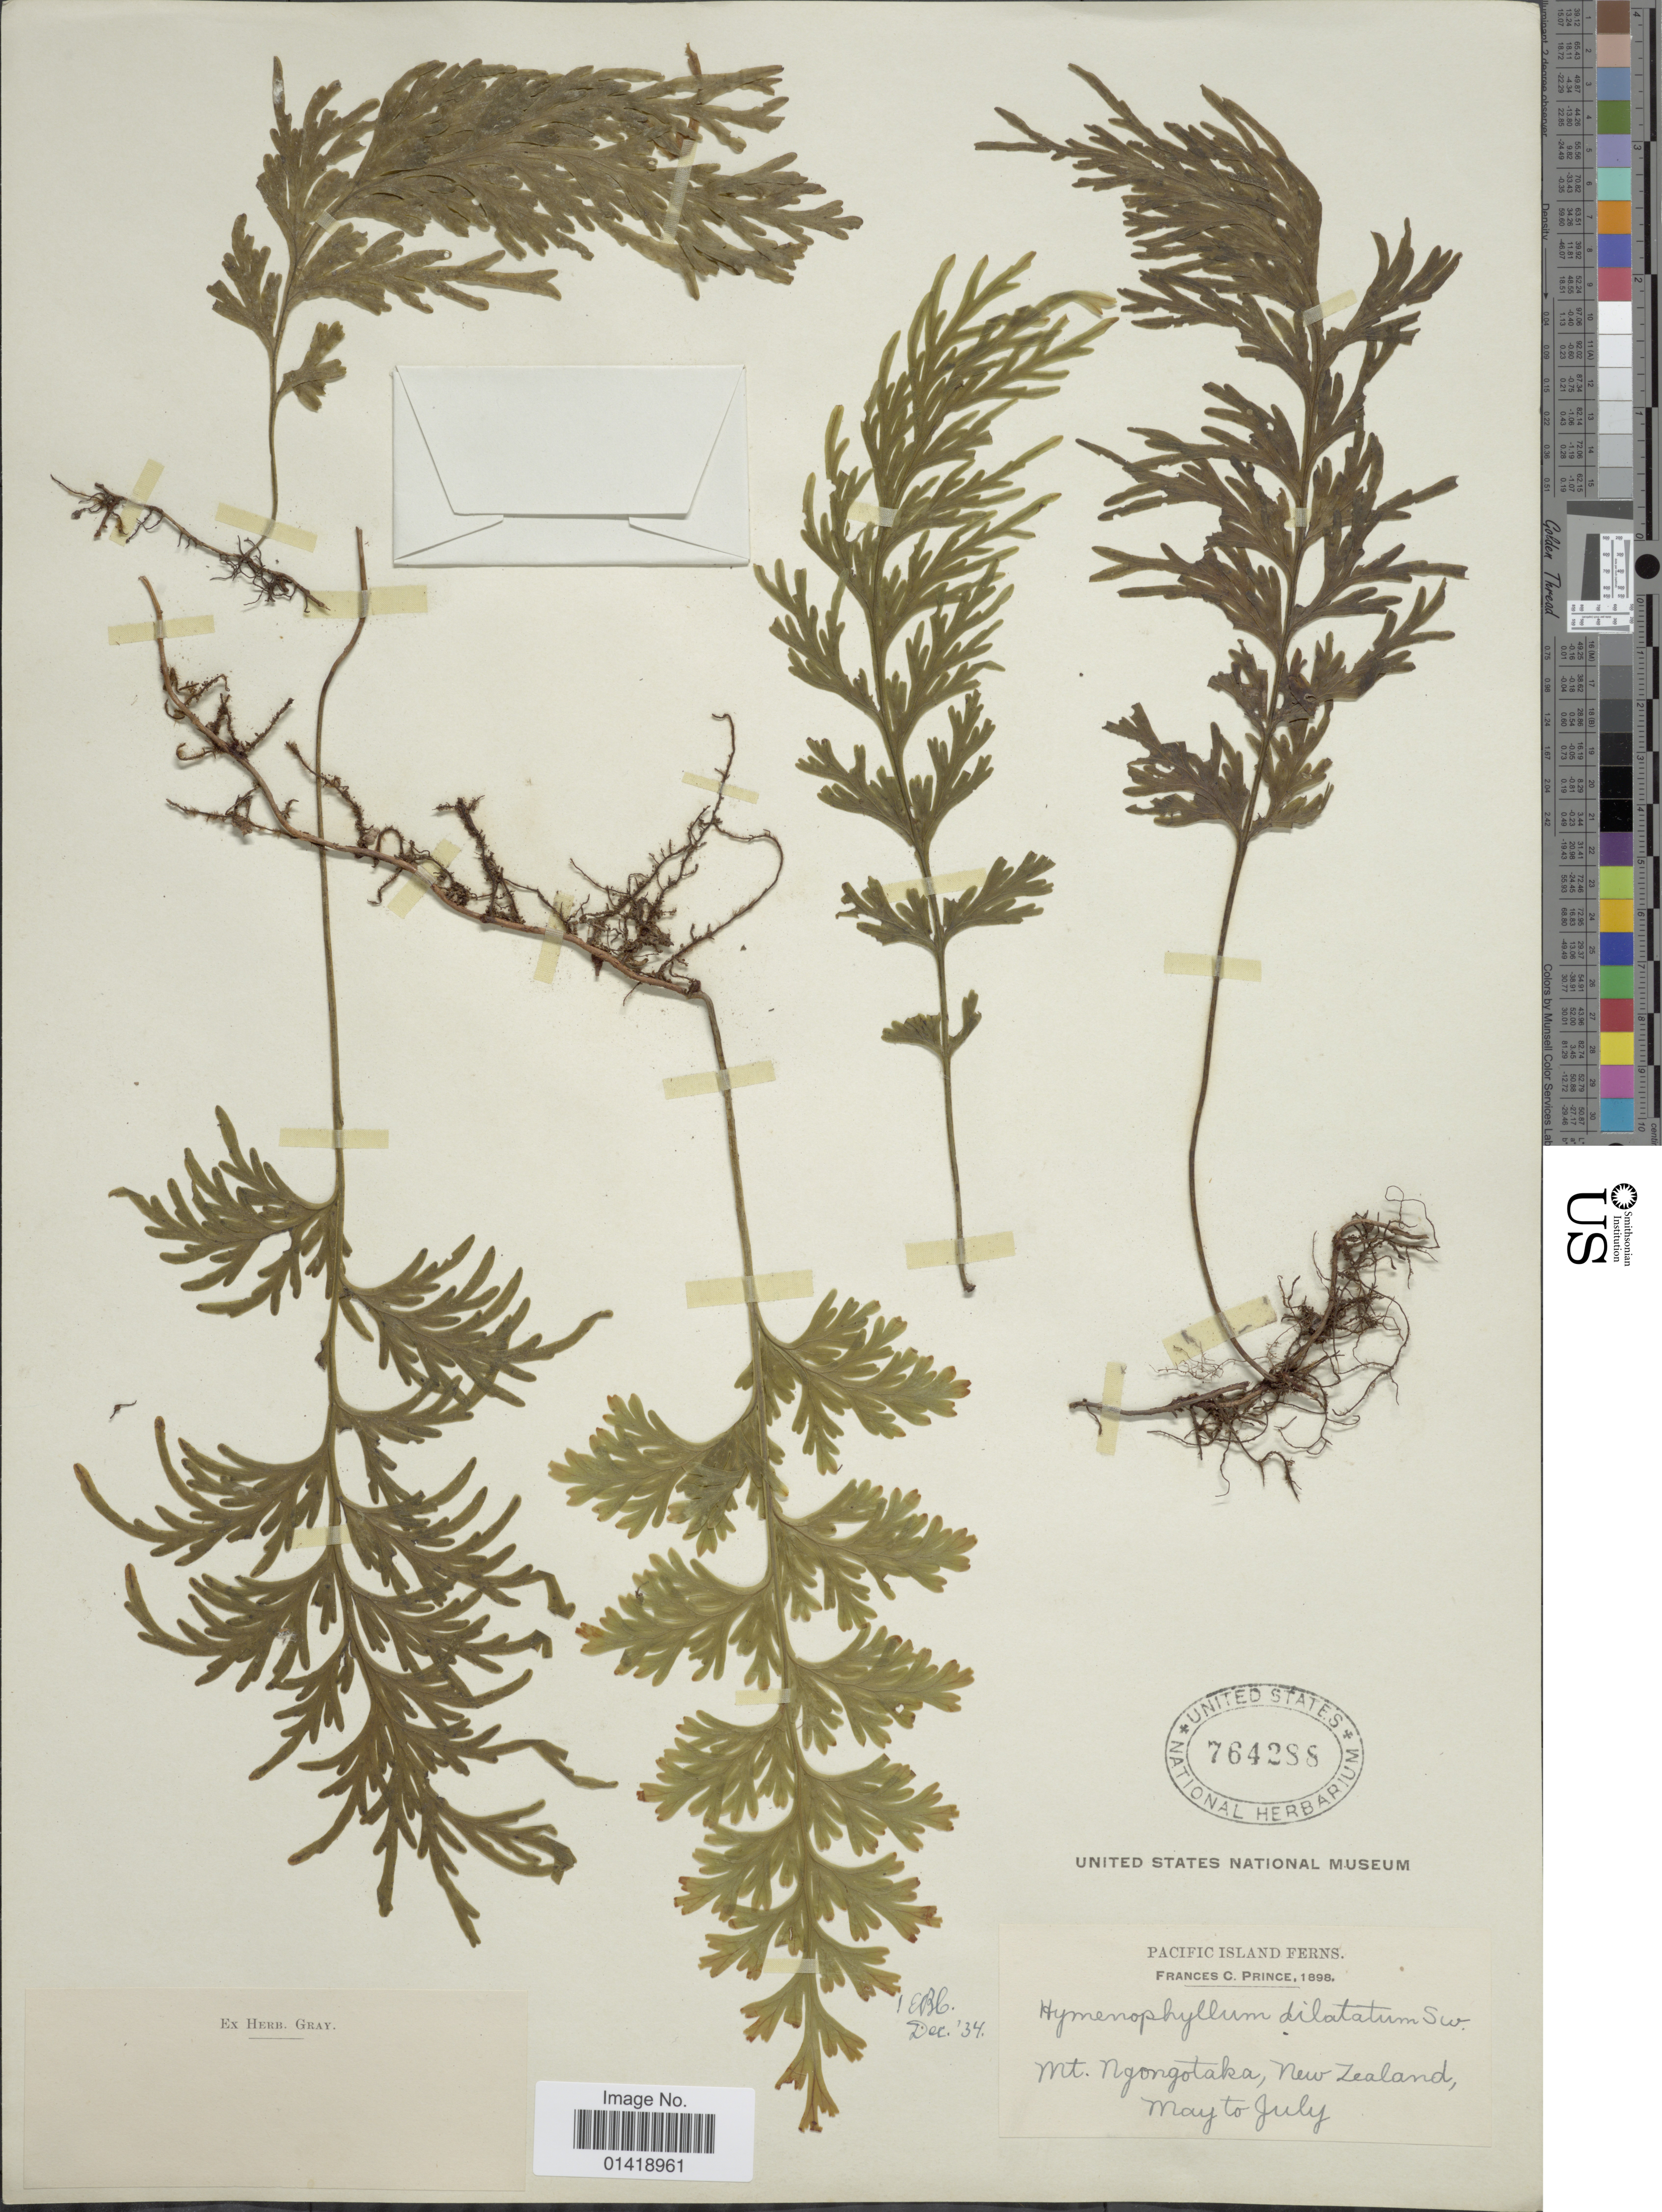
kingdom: Plantae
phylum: Tracheophyta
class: Polypodiopsida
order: Hymenophyllales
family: Hymenophyllaceae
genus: Hymenophyllum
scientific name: Hymenophyllum dilatatum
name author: Sw.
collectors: F. Prince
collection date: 1898-05/1898-07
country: New Zealand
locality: Pacific Island Ferns Mt. Ngongotaka New Zealand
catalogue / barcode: US 764288